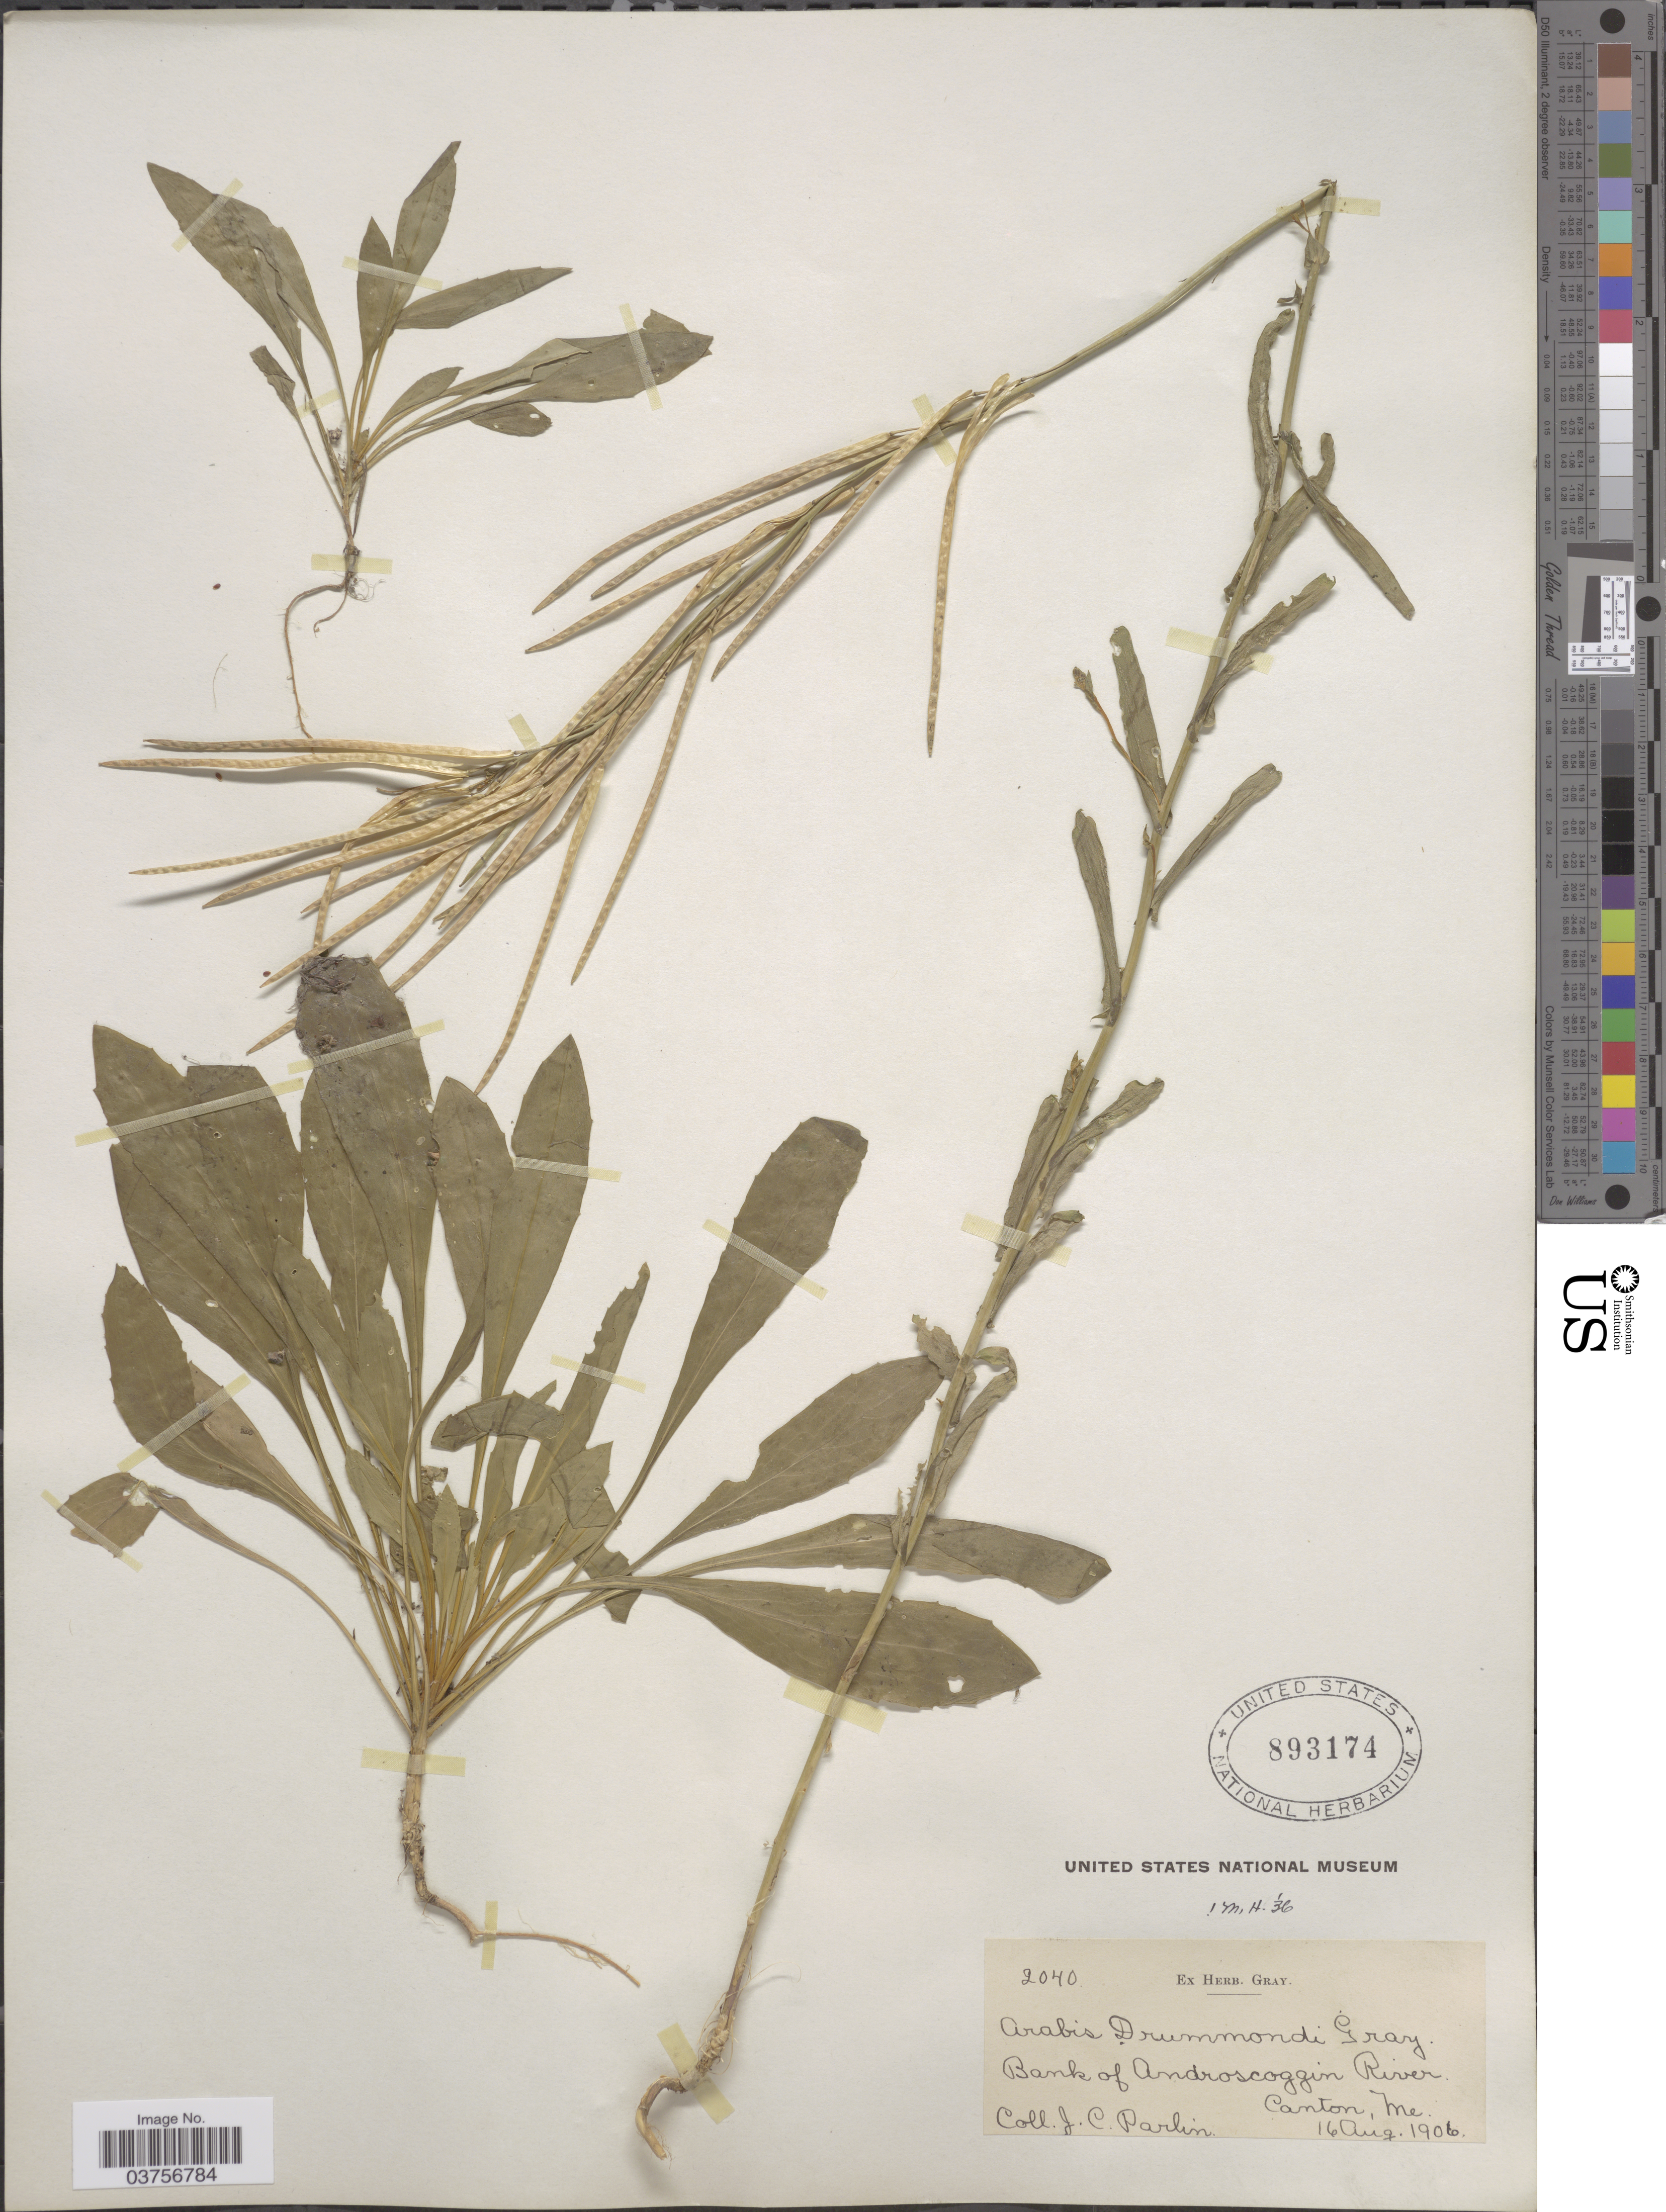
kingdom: Plantae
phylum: Tracheophyta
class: Magnoliopsida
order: Brassicales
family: Brassicaceae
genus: Arabis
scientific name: Arabis drummondii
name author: A. Gray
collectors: J. Parlin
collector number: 2040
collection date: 1906-08-16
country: United States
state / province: Maine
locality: Bank of Androscoggin River. Canton.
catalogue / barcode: US 893174